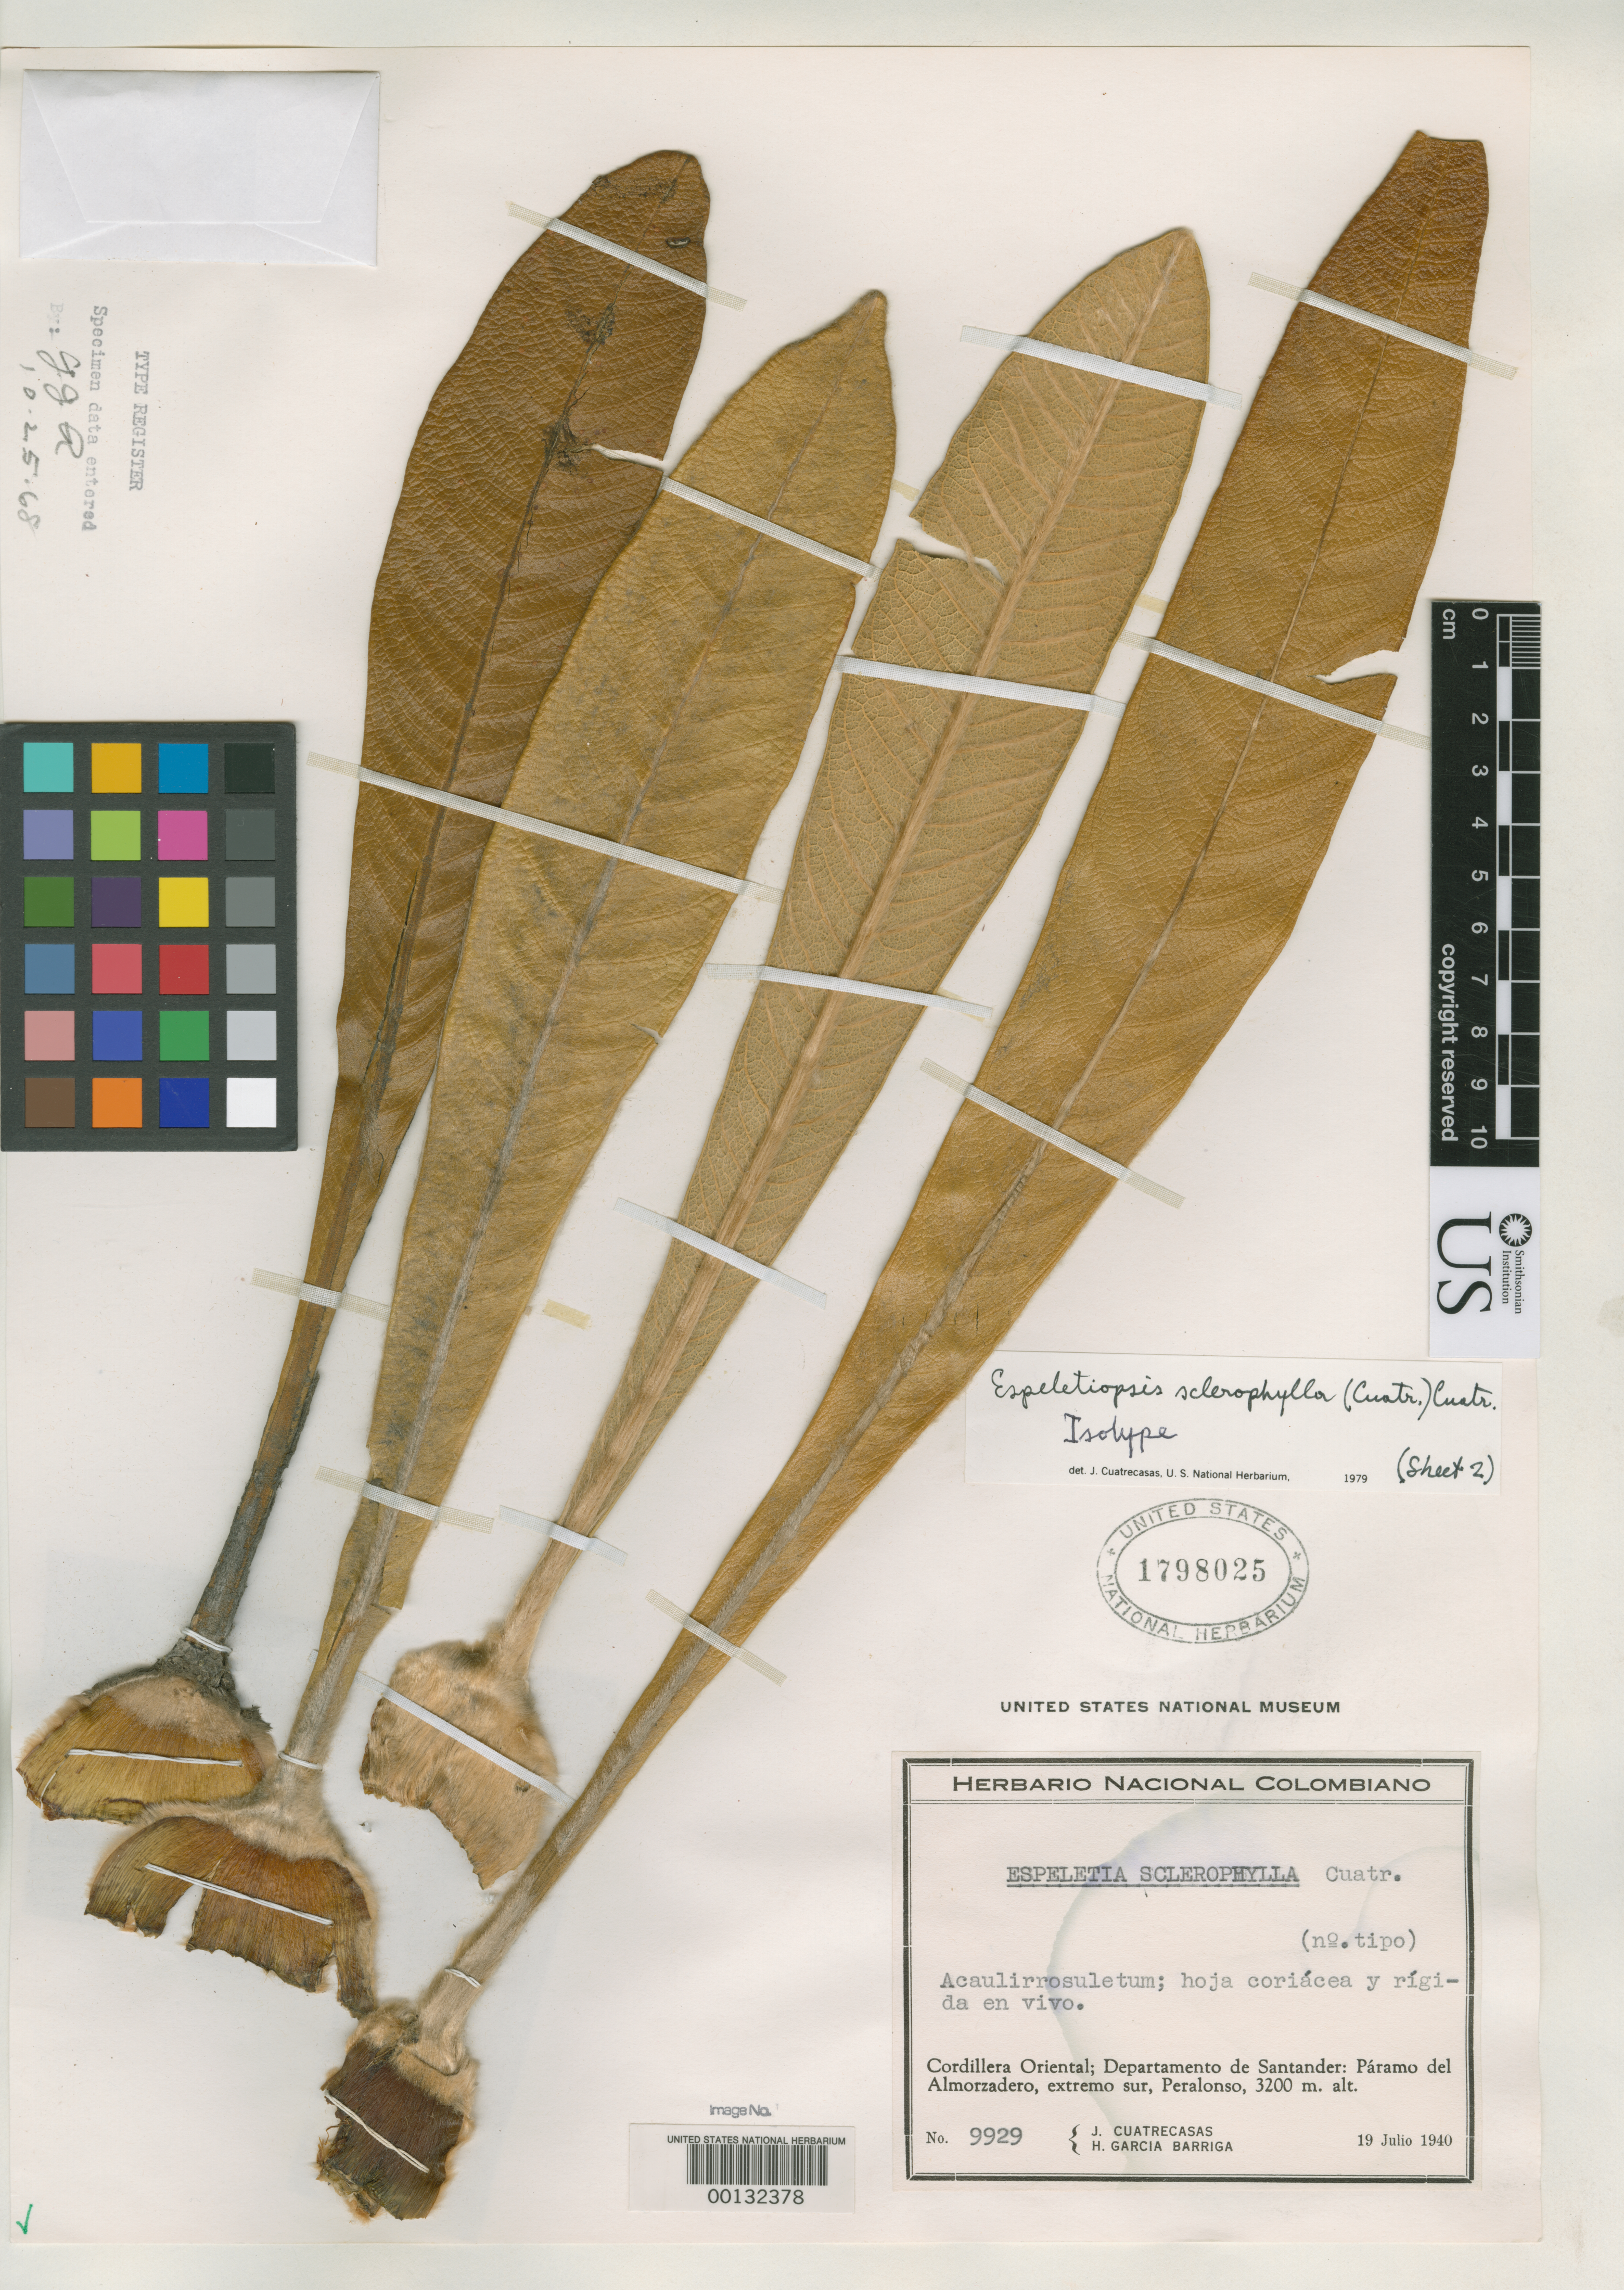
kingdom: Plantae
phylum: Tracheophyta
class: Magnoliopsida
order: Asterales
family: Asteraceae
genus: Espeletia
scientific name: Espeletia sclerophylla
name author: Cuatrec.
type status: Isotype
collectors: J. Cuatrecasas & H. García Barriga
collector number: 9929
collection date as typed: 19 Jul 1940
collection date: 1940-07-19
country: Colombia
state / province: Santander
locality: Cordillera Oriental, Páramo del Amorzadero, extremo sur, Peralonso. [Cordillera Oriental, Páramo del Amorzadero, S end, Peralonso.]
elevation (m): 3200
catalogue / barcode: US 1798025